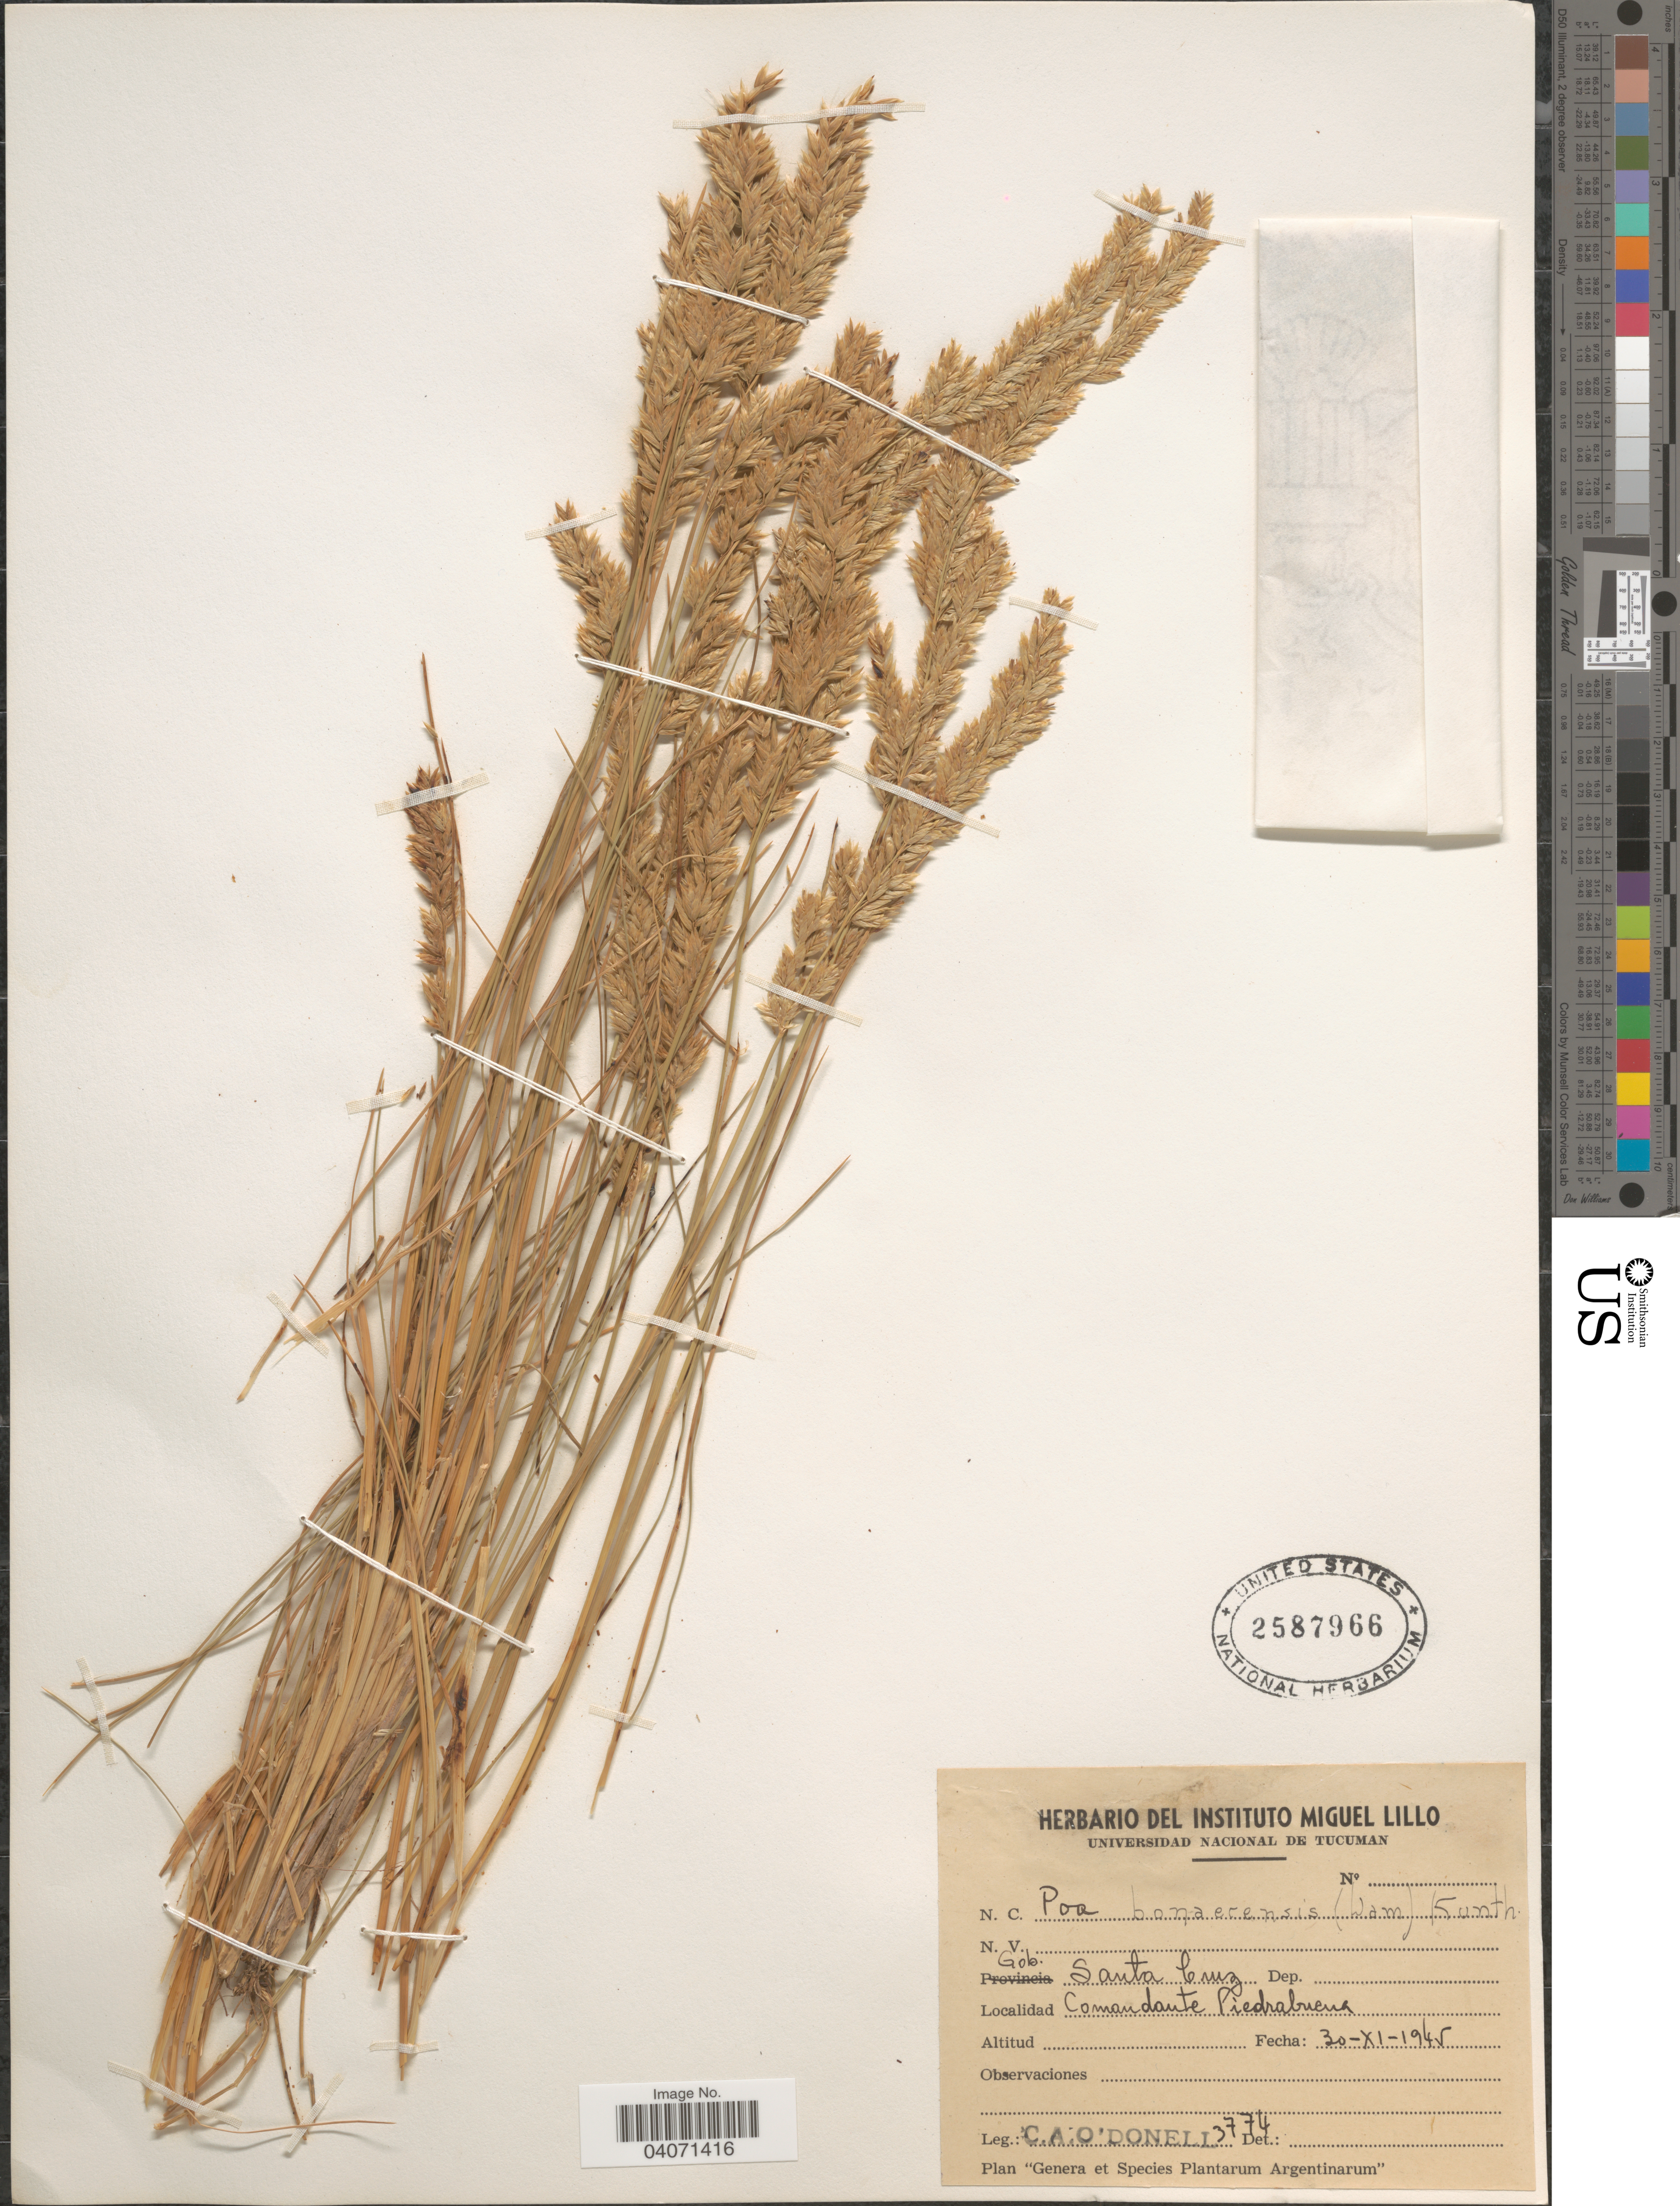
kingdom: Plantae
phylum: Tracheophyta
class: Liliopsida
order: Poales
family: Poaceae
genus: Poa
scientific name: Poa spiciformis var. ibarii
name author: (Phil.) Giussani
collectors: C. A. O'Donell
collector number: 3774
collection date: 1945-11-30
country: Argentina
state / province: Santa Cruz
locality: Gob. Santa Cruz. Comandante Piedrabuena.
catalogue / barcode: US 2587966